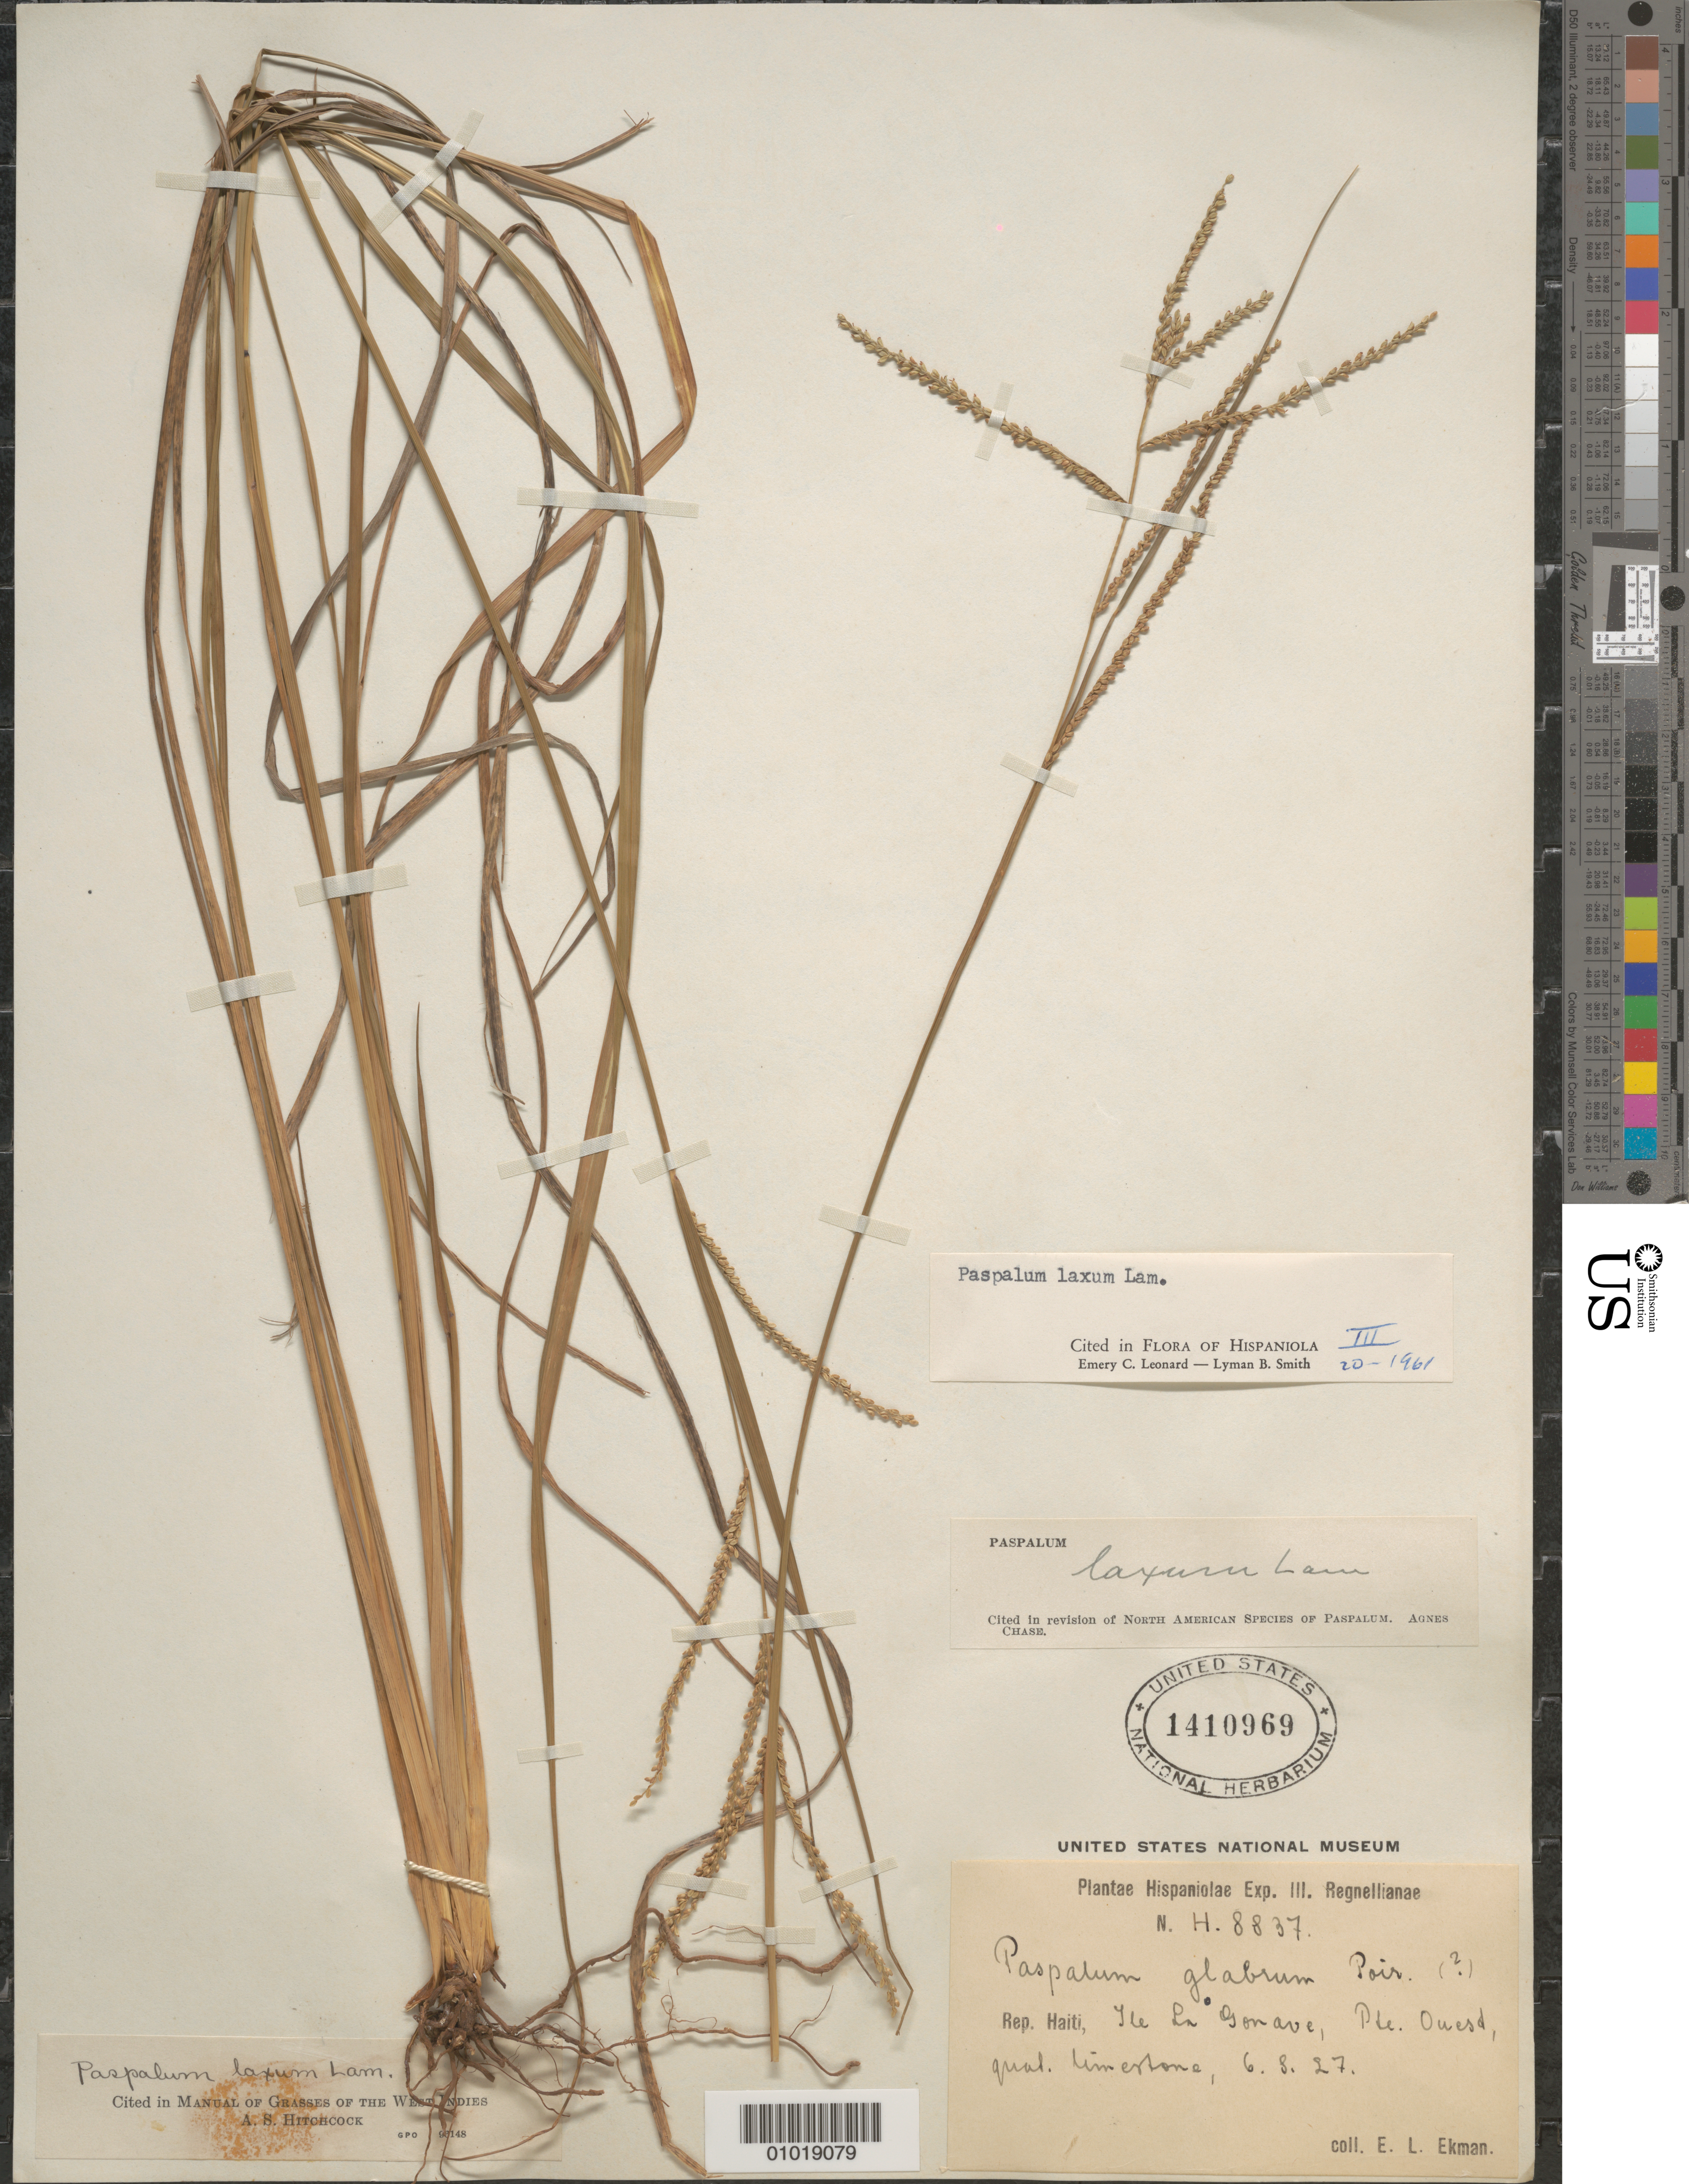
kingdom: Plantae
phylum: Tracheophyta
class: Liliopsida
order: Poales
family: Poaceae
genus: Paspalum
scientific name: Paspalum laxum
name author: Lam.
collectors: E. L. Ekman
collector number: H 8837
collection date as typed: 06 Aug 1927 or 08 Jun 1927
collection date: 1927-06-08 or 1927-08-06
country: Haiti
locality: Ile la Gonave, Pte. Ouest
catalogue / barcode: US 1410969